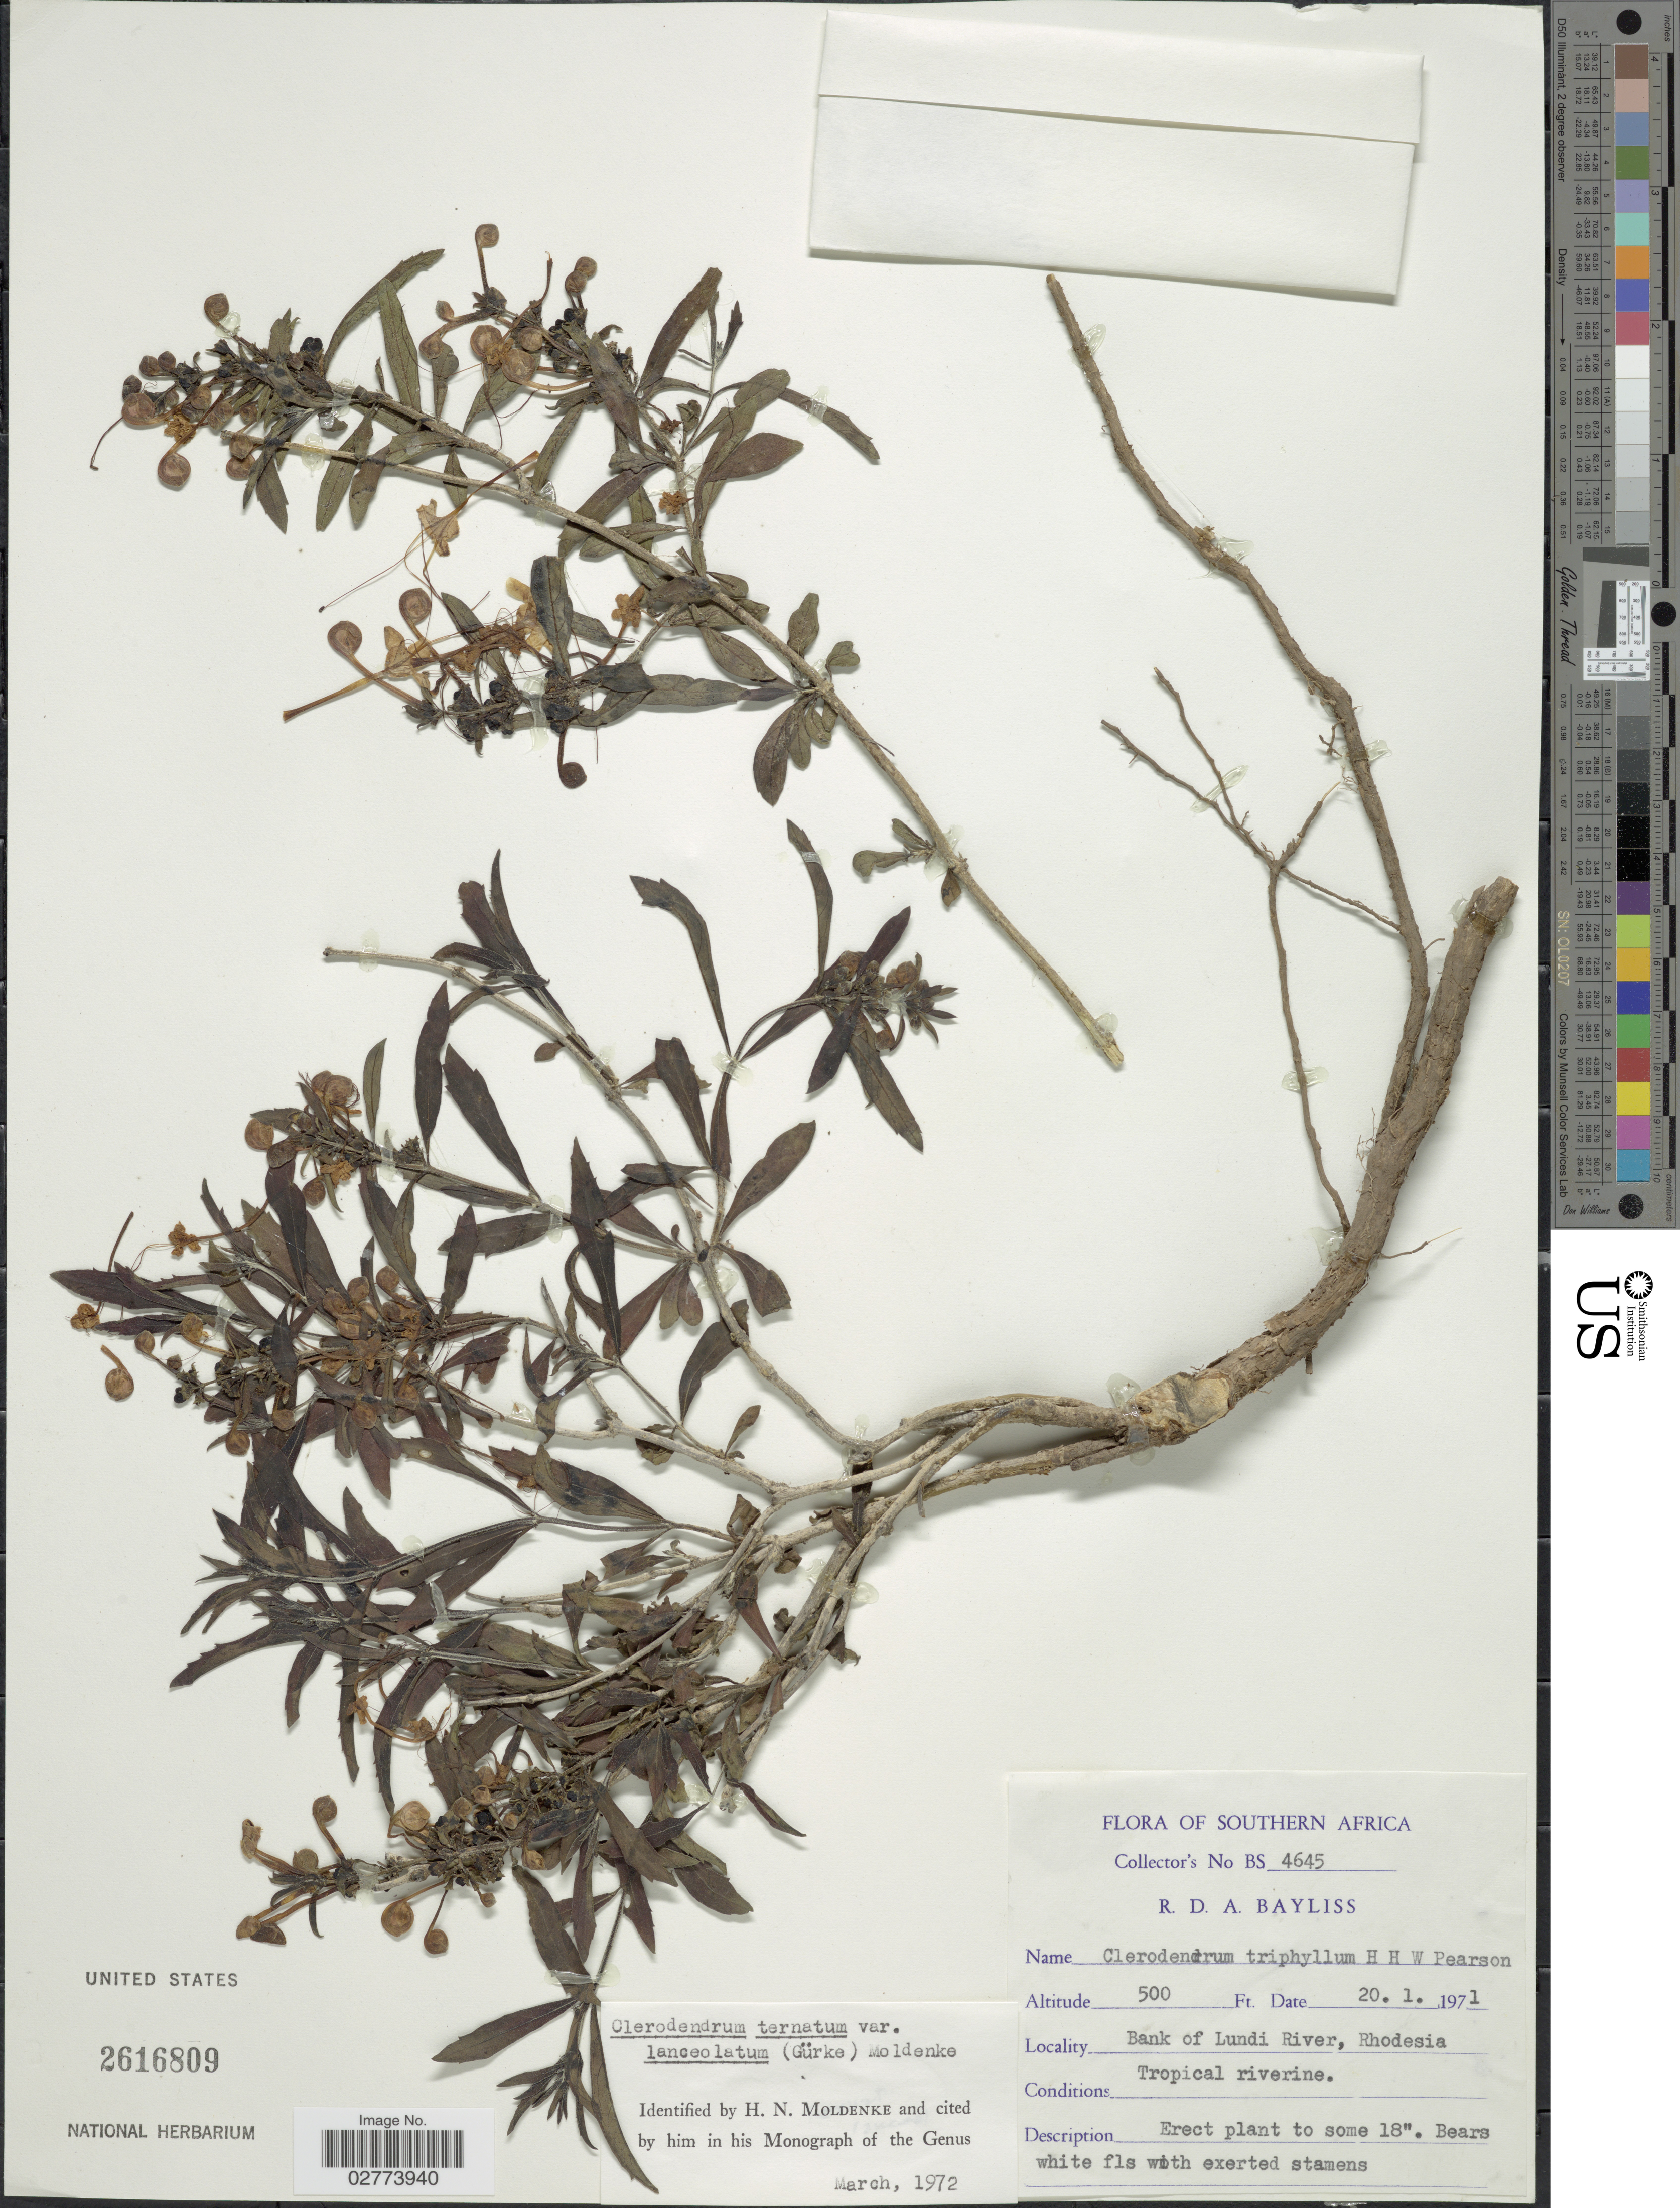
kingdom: Plantae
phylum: Tracheophyta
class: Magnoliopsida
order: Lamiales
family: Lamiaceae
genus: Clerodendrum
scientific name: Clerodendrum ternatum var. lanceolatum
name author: Moldenke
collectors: R. Bayliss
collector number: BS4645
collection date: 1971-01-20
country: Zimbabwe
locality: Bank of Lundi River, Rhodesia.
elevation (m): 152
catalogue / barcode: US 2616809